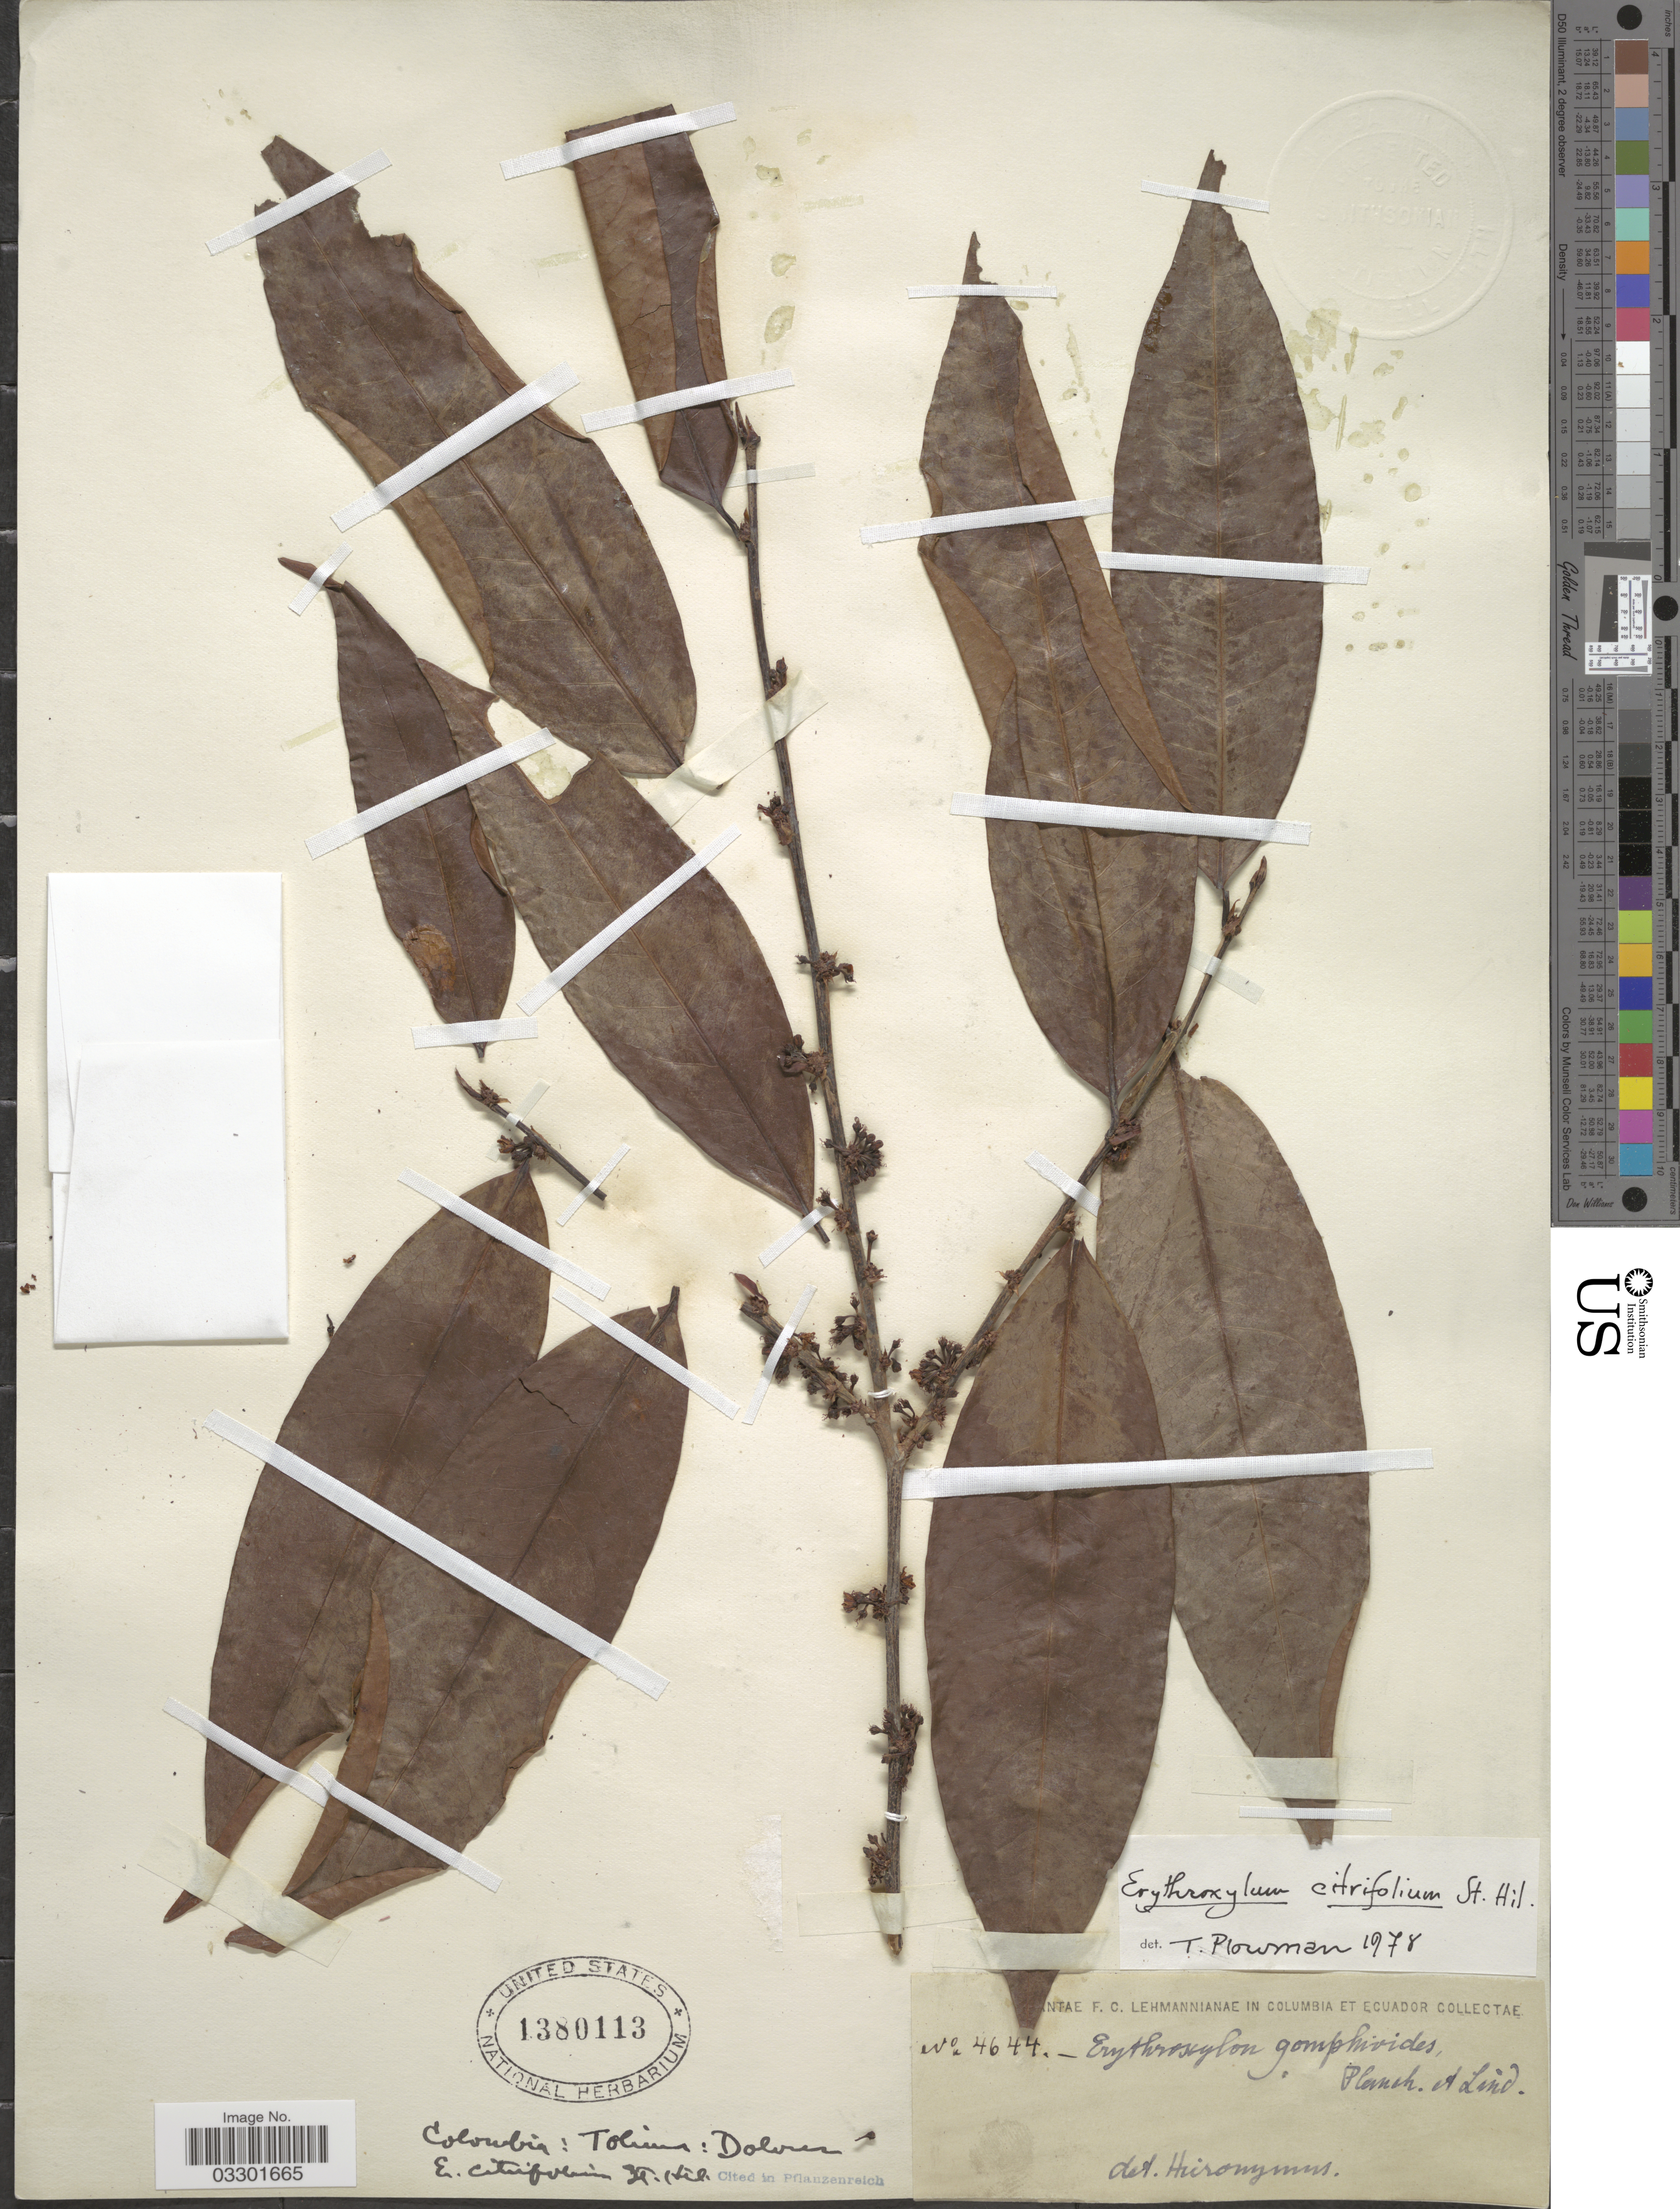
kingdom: Plantae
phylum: Tracheophyta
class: Magnoliopsida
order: Malpighiales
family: Erythroxylaceae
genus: Erythroxylum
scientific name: Erythroxylum citrifolium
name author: A. St.-Hil.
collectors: F. C. Lehmann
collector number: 4644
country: Colombia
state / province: Tolima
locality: Dolver. [interpreted]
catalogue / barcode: US 1380113